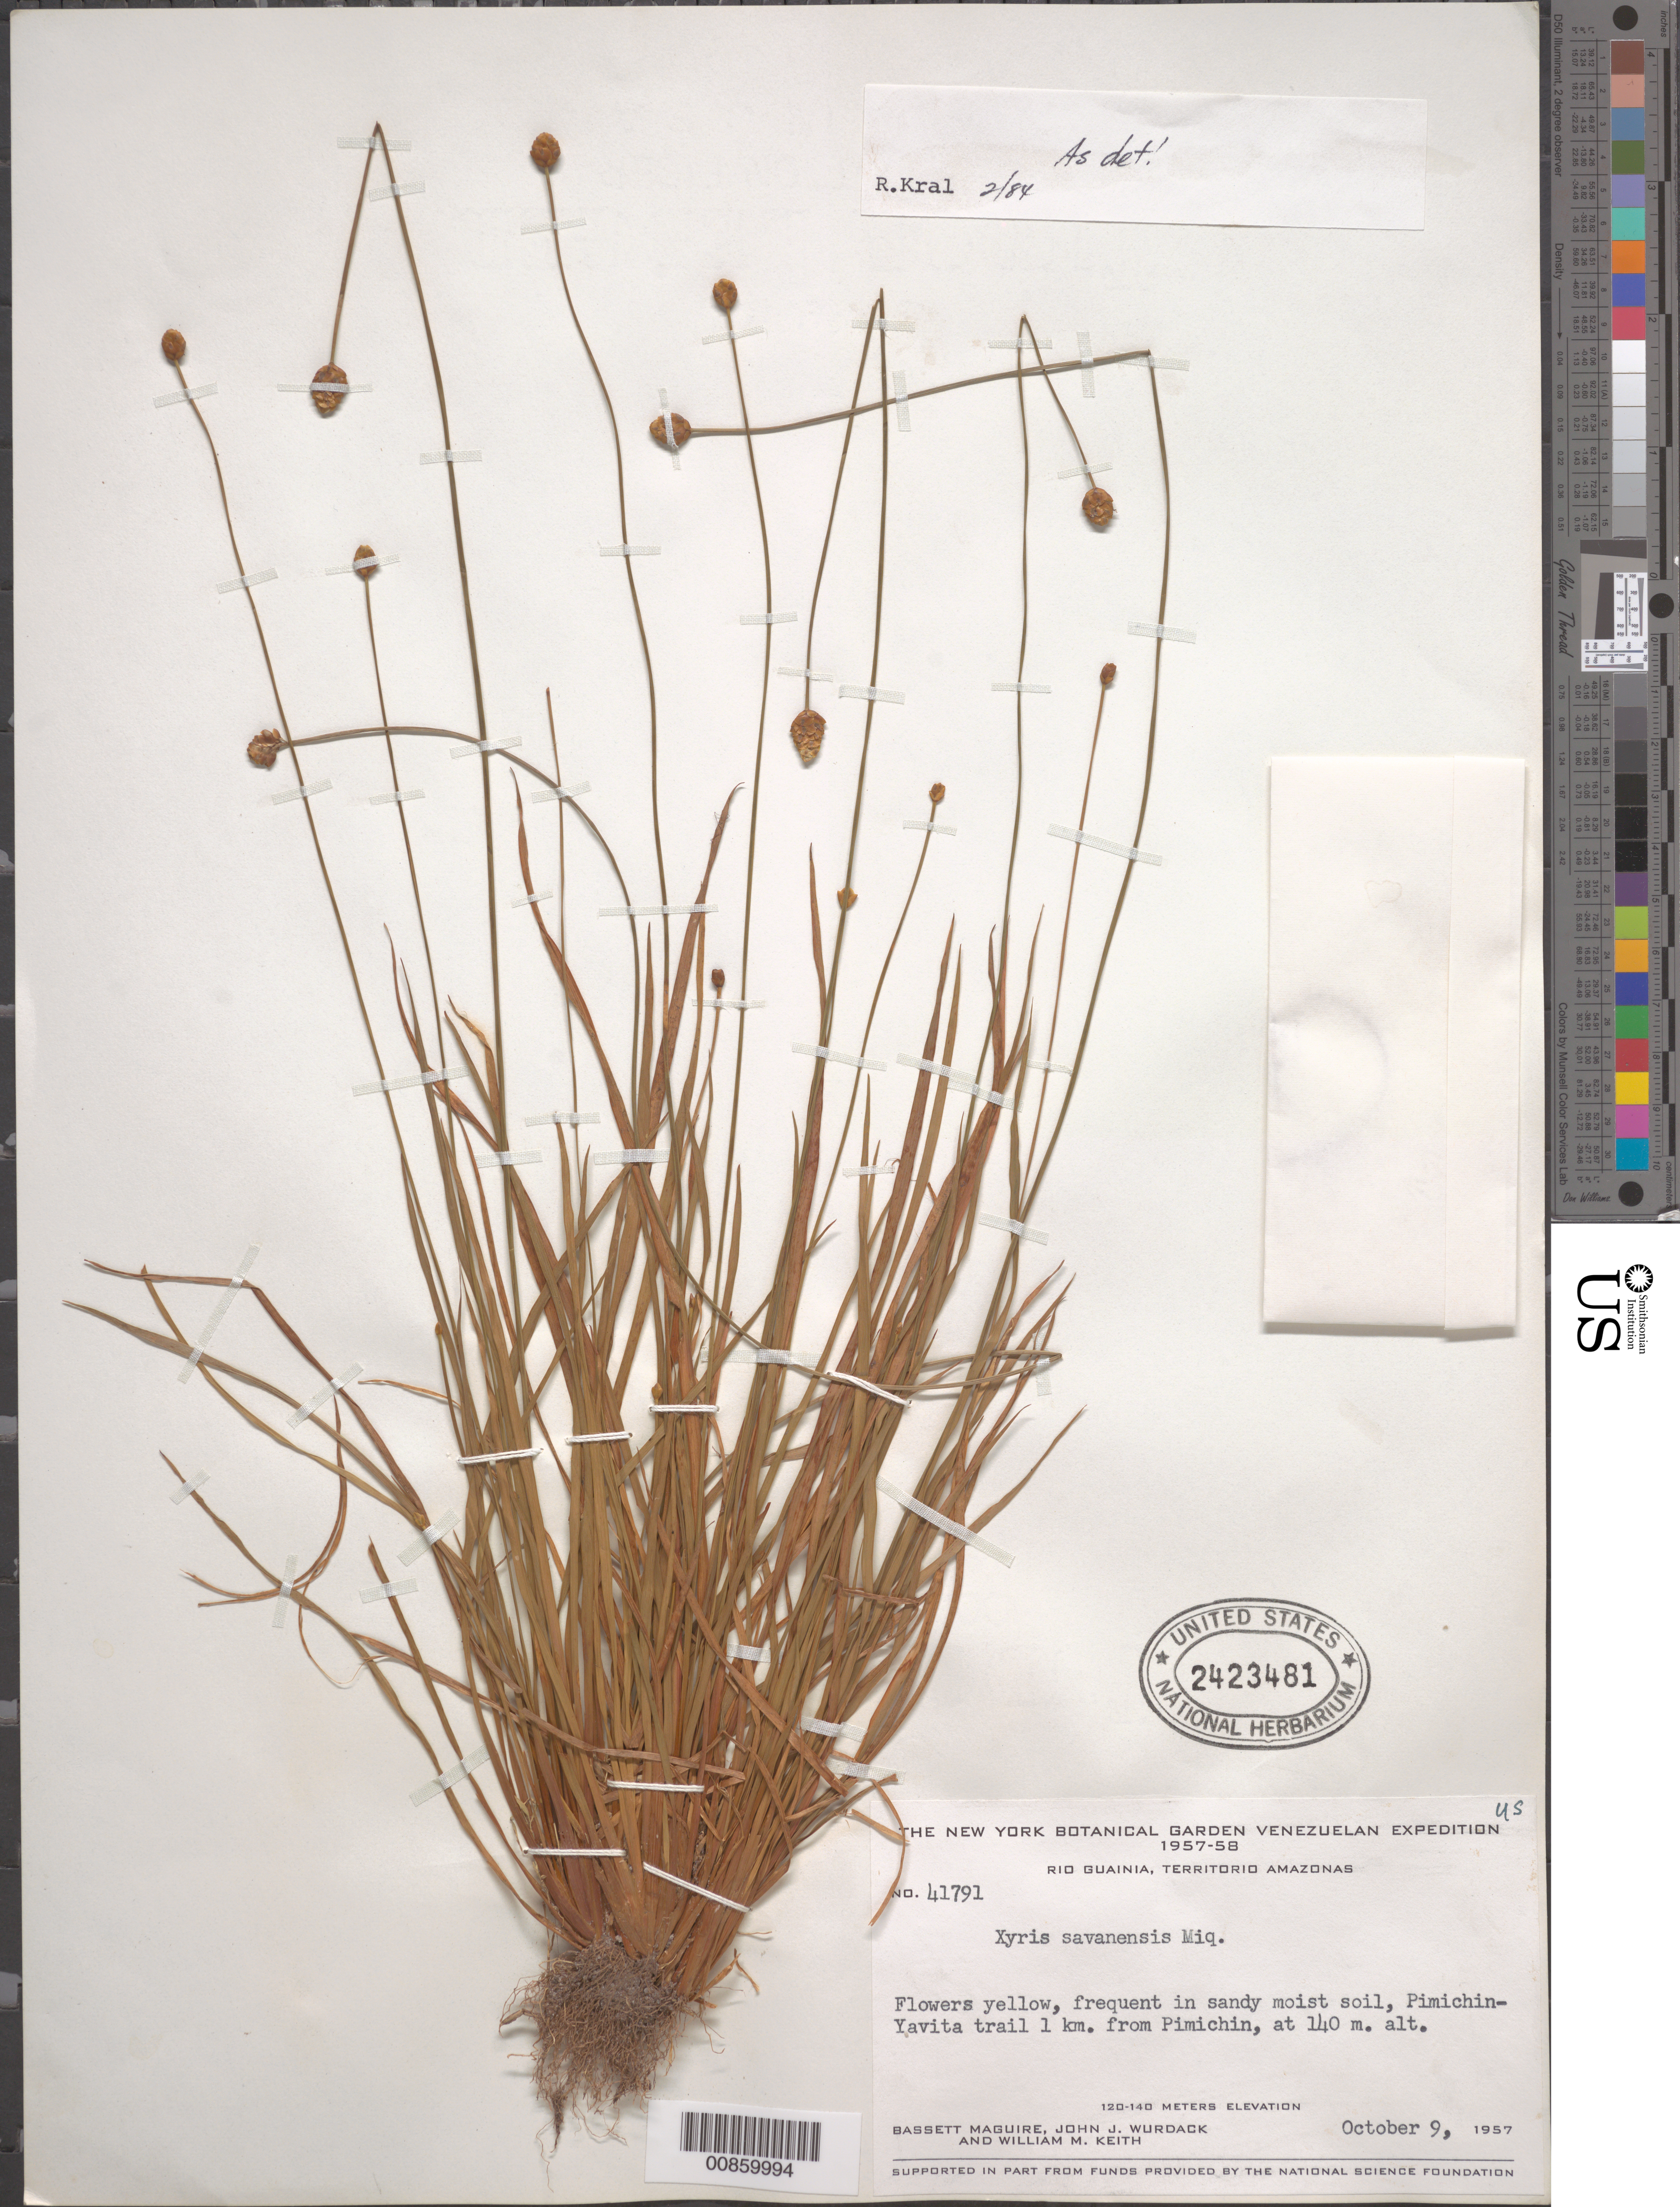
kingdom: Plantae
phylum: Tracheophyta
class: Liliopsida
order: Poales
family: Xyridaceae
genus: Xyris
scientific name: Xyris savanensis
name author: Miq.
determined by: Kral, Robert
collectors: B. Maguire, J. J. Wurdack & W. Keith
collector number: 41791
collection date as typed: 9-Oct-57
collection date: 1957-10-09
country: Venezuela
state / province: Amazonas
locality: Río Guainía, 1 km from Pimichin, along Pimichin-Yavita trail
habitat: Sandy moist soil.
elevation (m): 140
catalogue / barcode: US 2423481